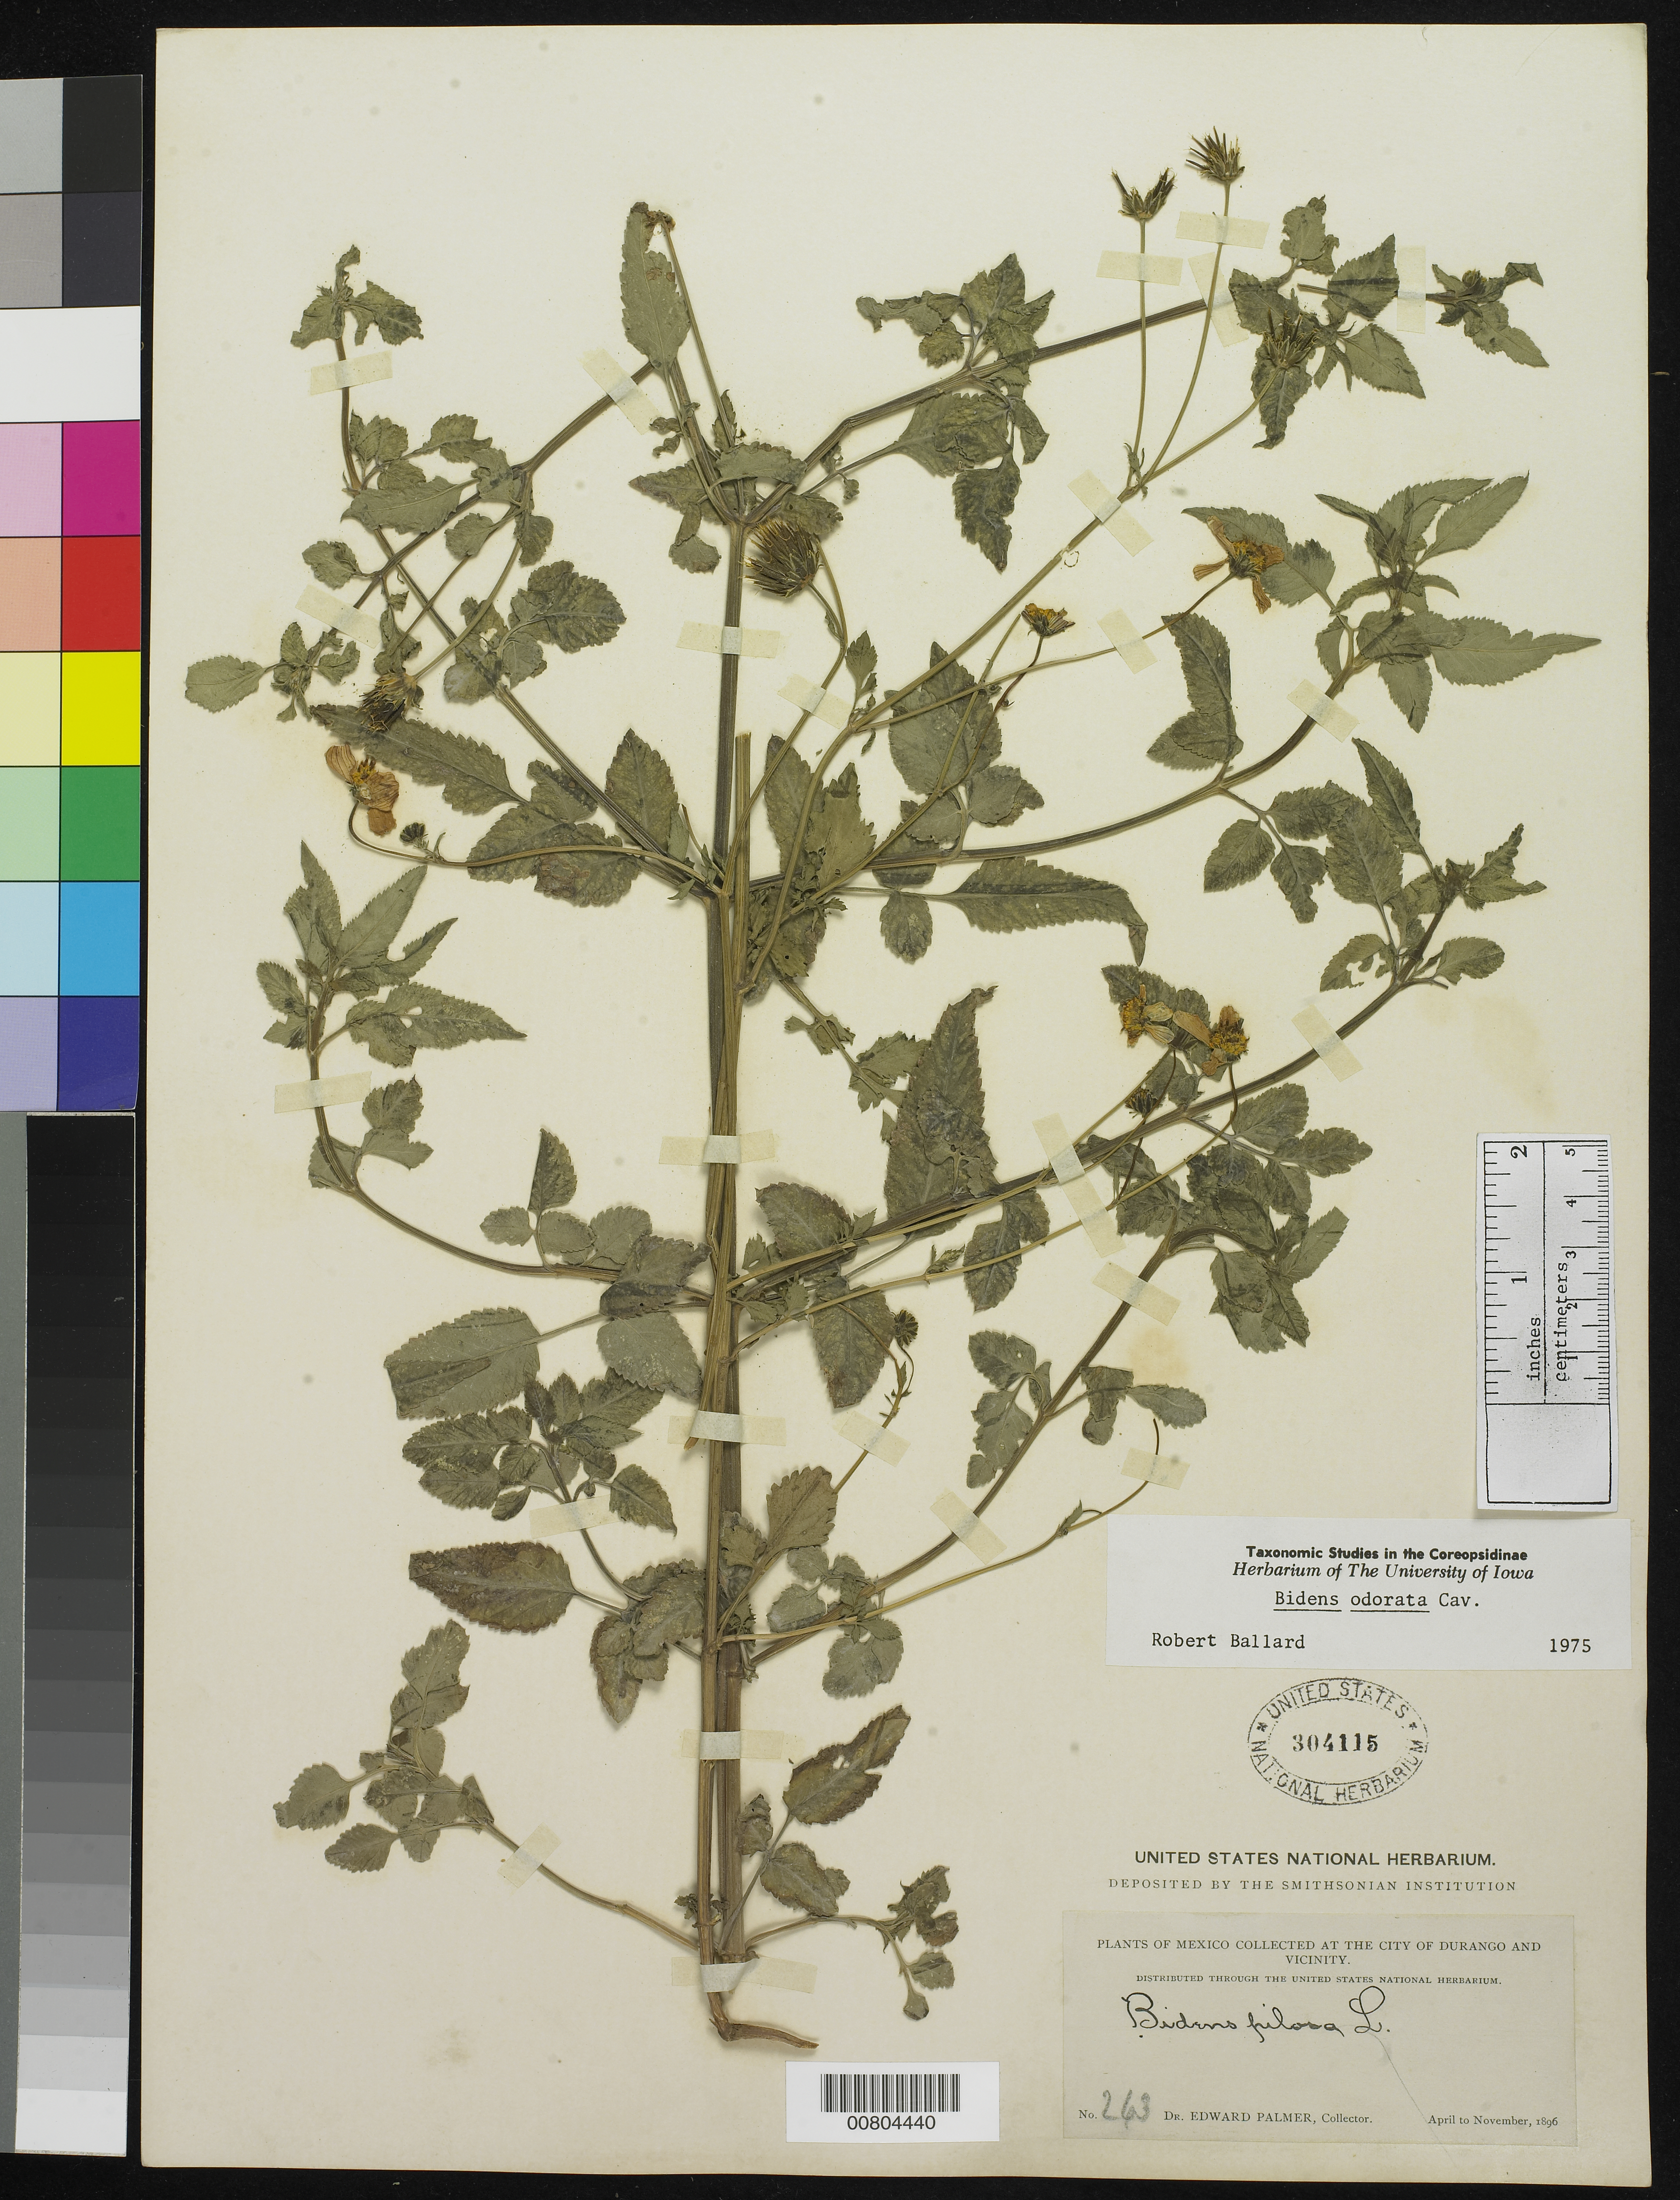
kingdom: Plantae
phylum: Tracheophyta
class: Magnoliopsida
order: Asterales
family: Asteraceae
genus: Bidens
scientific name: Bidens odorata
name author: Cav.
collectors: E. Palmer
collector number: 263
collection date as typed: Apr 1896 to -- Nov 1896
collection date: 1896-04/1896-11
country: Mexico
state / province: Durango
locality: City of Durango and vicinity.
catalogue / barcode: US 304115